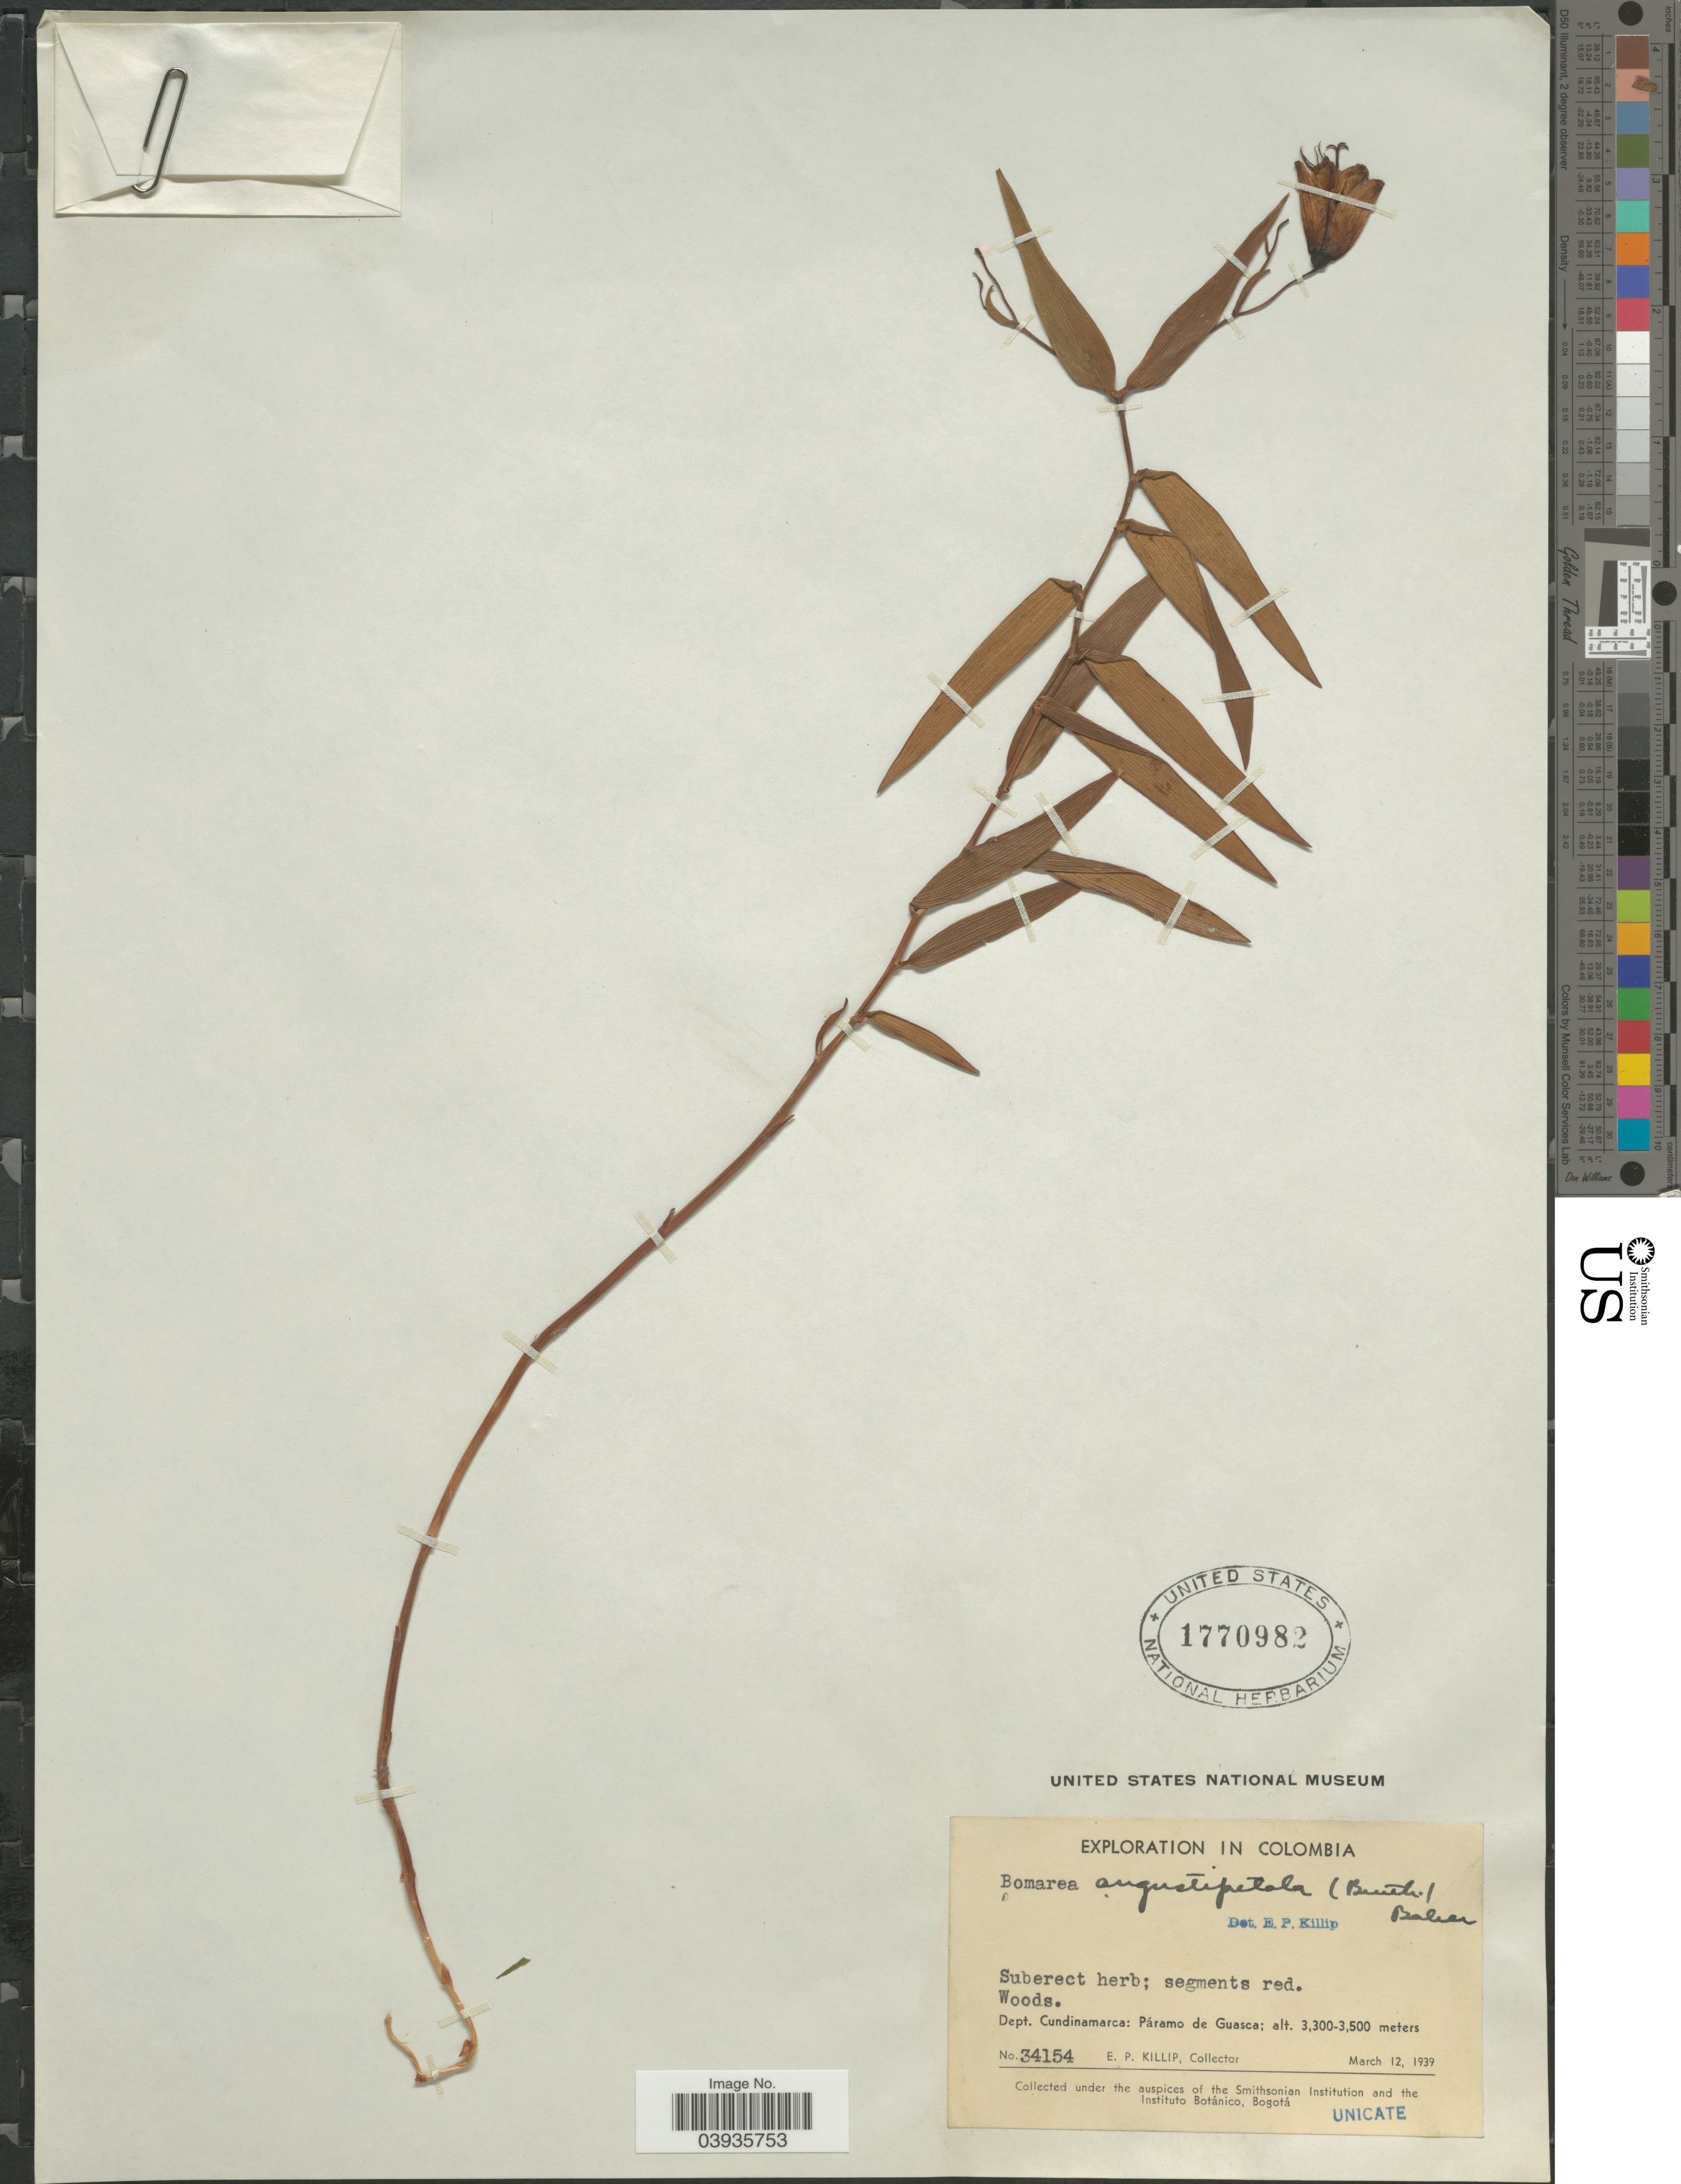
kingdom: Plantae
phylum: Tracheophyta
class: Liliopsida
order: Liliales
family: Alstroemeriaceae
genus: Bomarea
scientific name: Bomarea angustipetala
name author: Baker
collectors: E. P. Killip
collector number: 34154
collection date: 1939-03-12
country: Colombia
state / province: Cundinamarca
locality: Dept. Cundinamarca: Páramo de Guasca.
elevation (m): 3300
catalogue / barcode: US 1770982